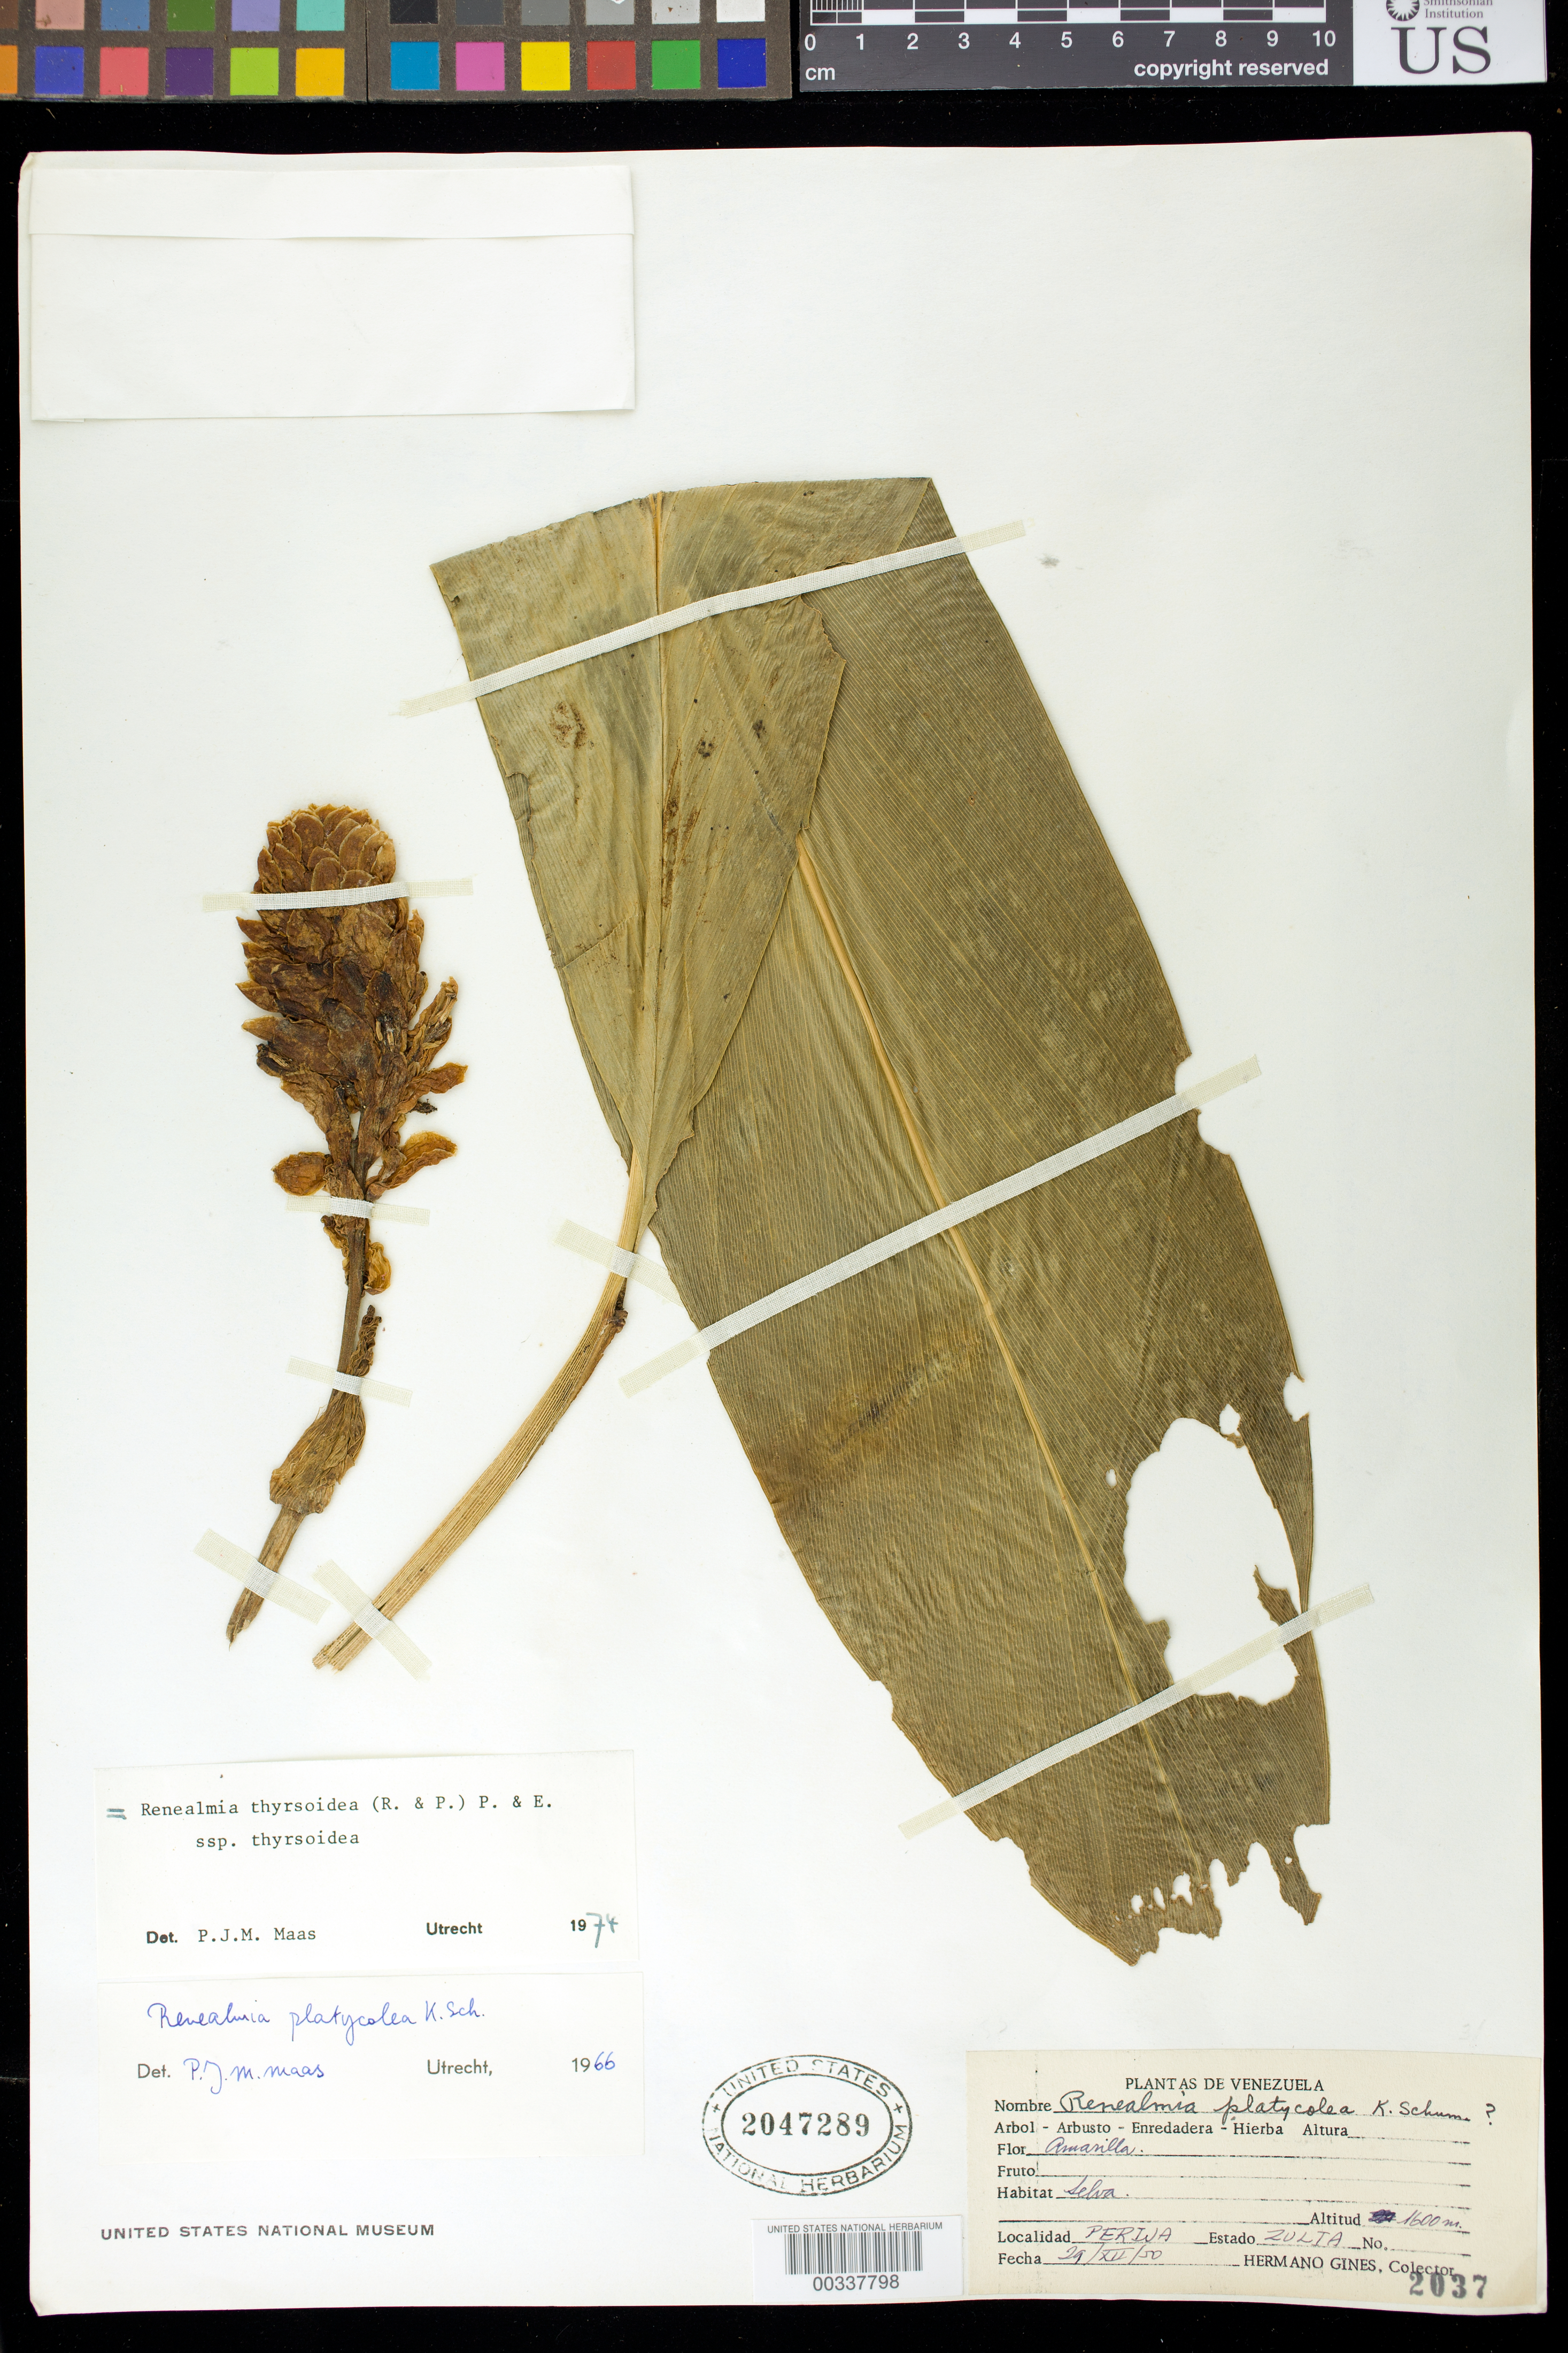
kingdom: Plantae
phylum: Tracheophyta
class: Liliopsida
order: Zingiberales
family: Zingiberaceae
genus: Renealmia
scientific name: Renealmia thyrsoidea subsp. thyrsoidea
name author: (Ruiz & Pav.) Poepp. & Endl.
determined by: Maas, Paul J. M.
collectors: Bro. Gines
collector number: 2037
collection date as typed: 29 Dec 1950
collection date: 1950-12-29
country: Venezuela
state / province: Zulia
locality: Perija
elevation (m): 1600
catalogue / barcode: US 2047289